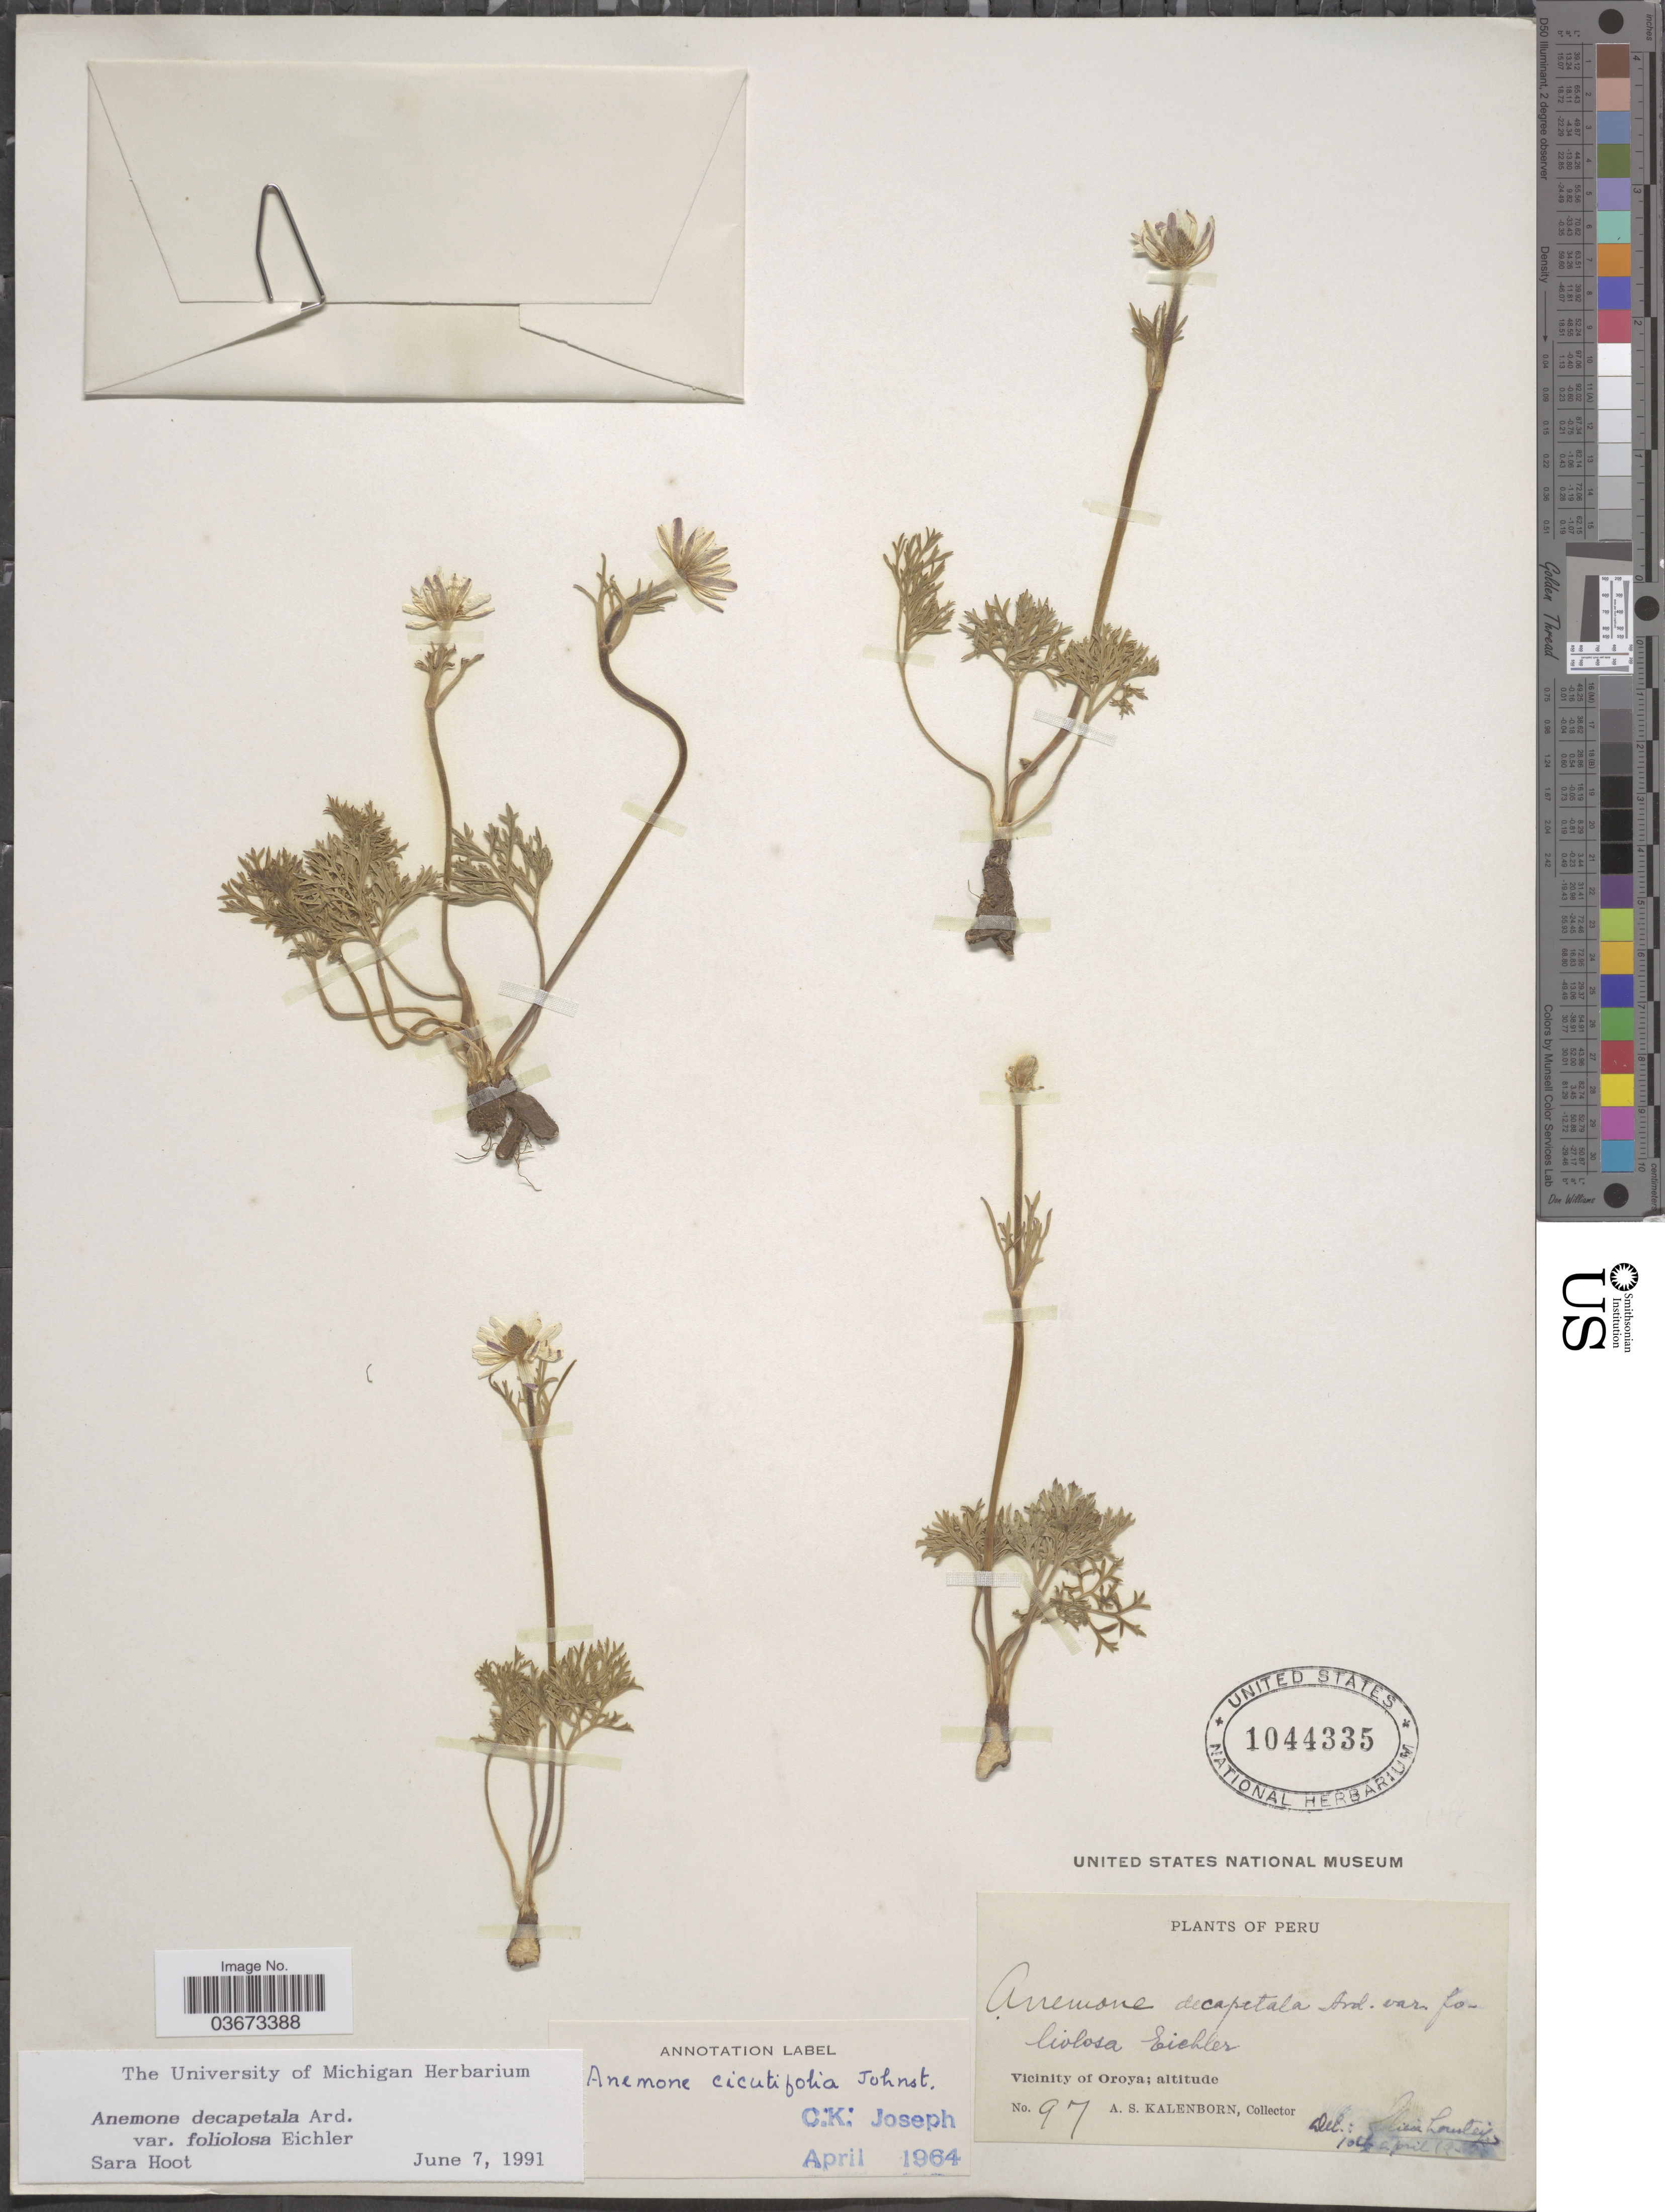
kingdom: Plantae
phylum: Tracheophyta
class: Magnoliopsida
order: Ranunculales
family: Ranunculaceae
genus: Anemone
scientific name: Anemone cicutifolia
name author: I.M. Johnst.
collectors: A. Kalenborn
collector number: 97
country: Peru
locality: Vicinity of Oroya.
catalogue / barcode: US 1044335